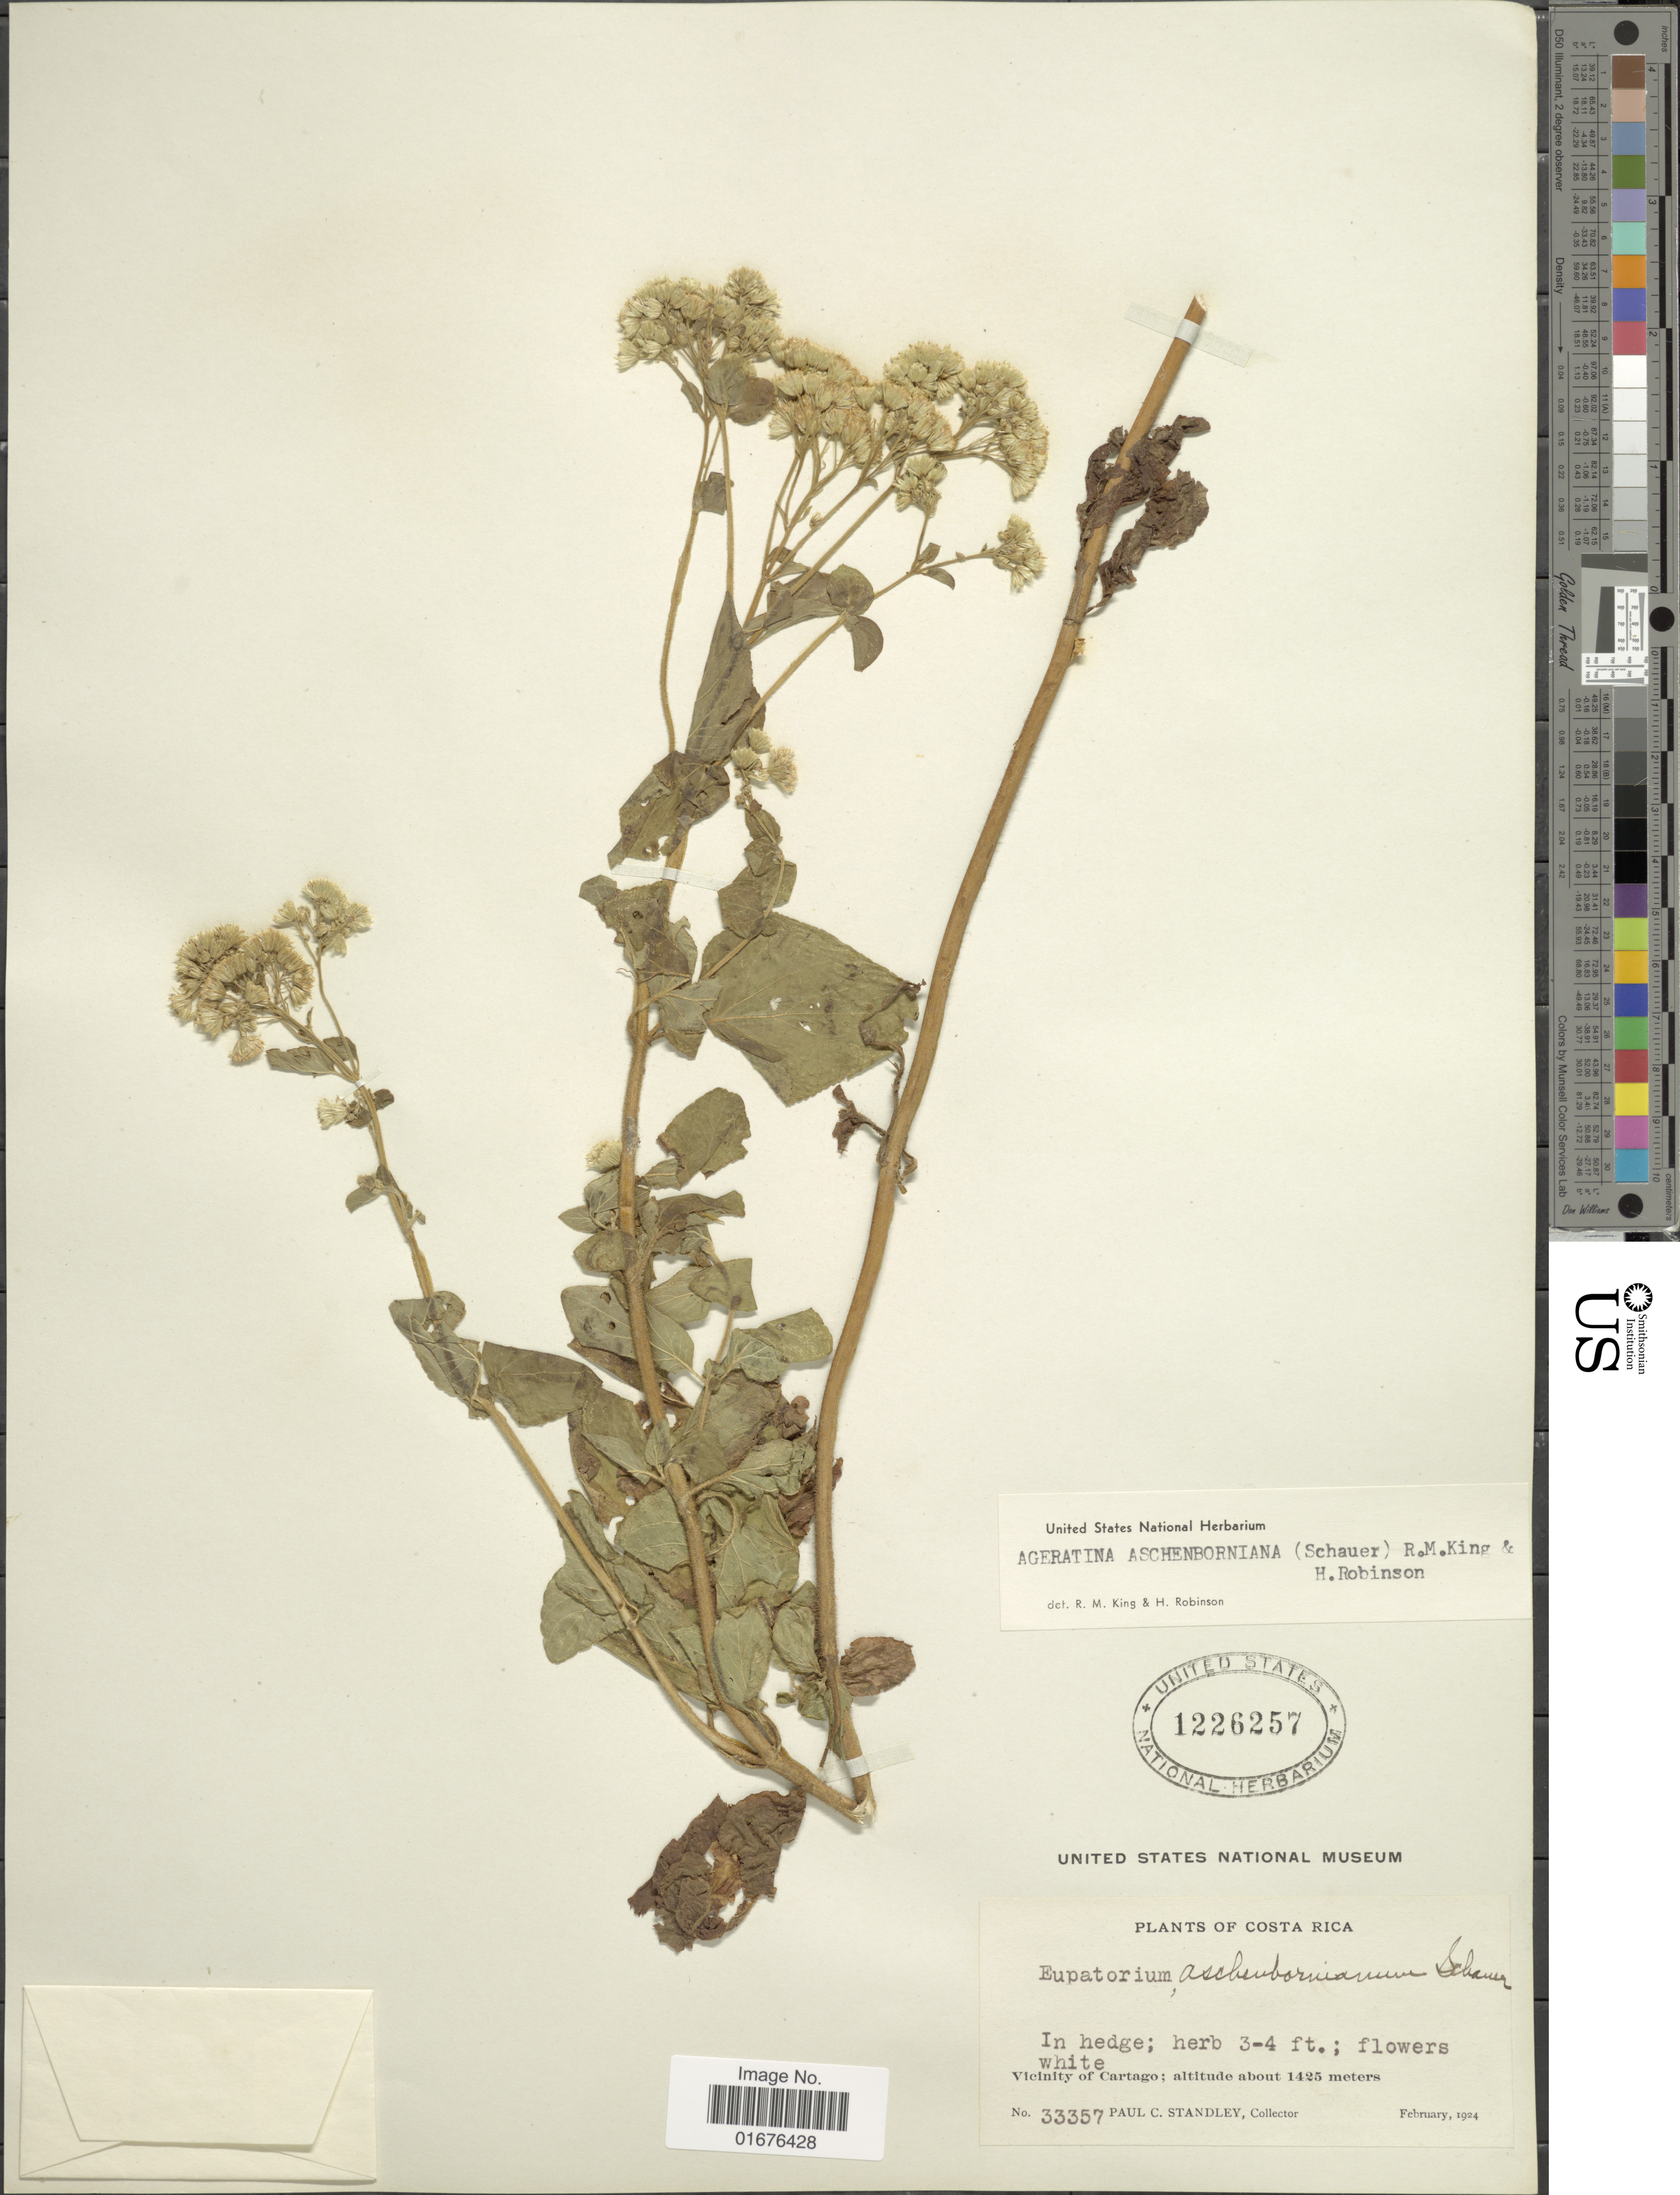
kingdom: Plantae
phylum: Tracheophyta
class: Magnoliopsida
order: Asterales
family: Asteraceae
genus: Ageratina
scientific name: Ageratina pichinchensis var. bustamenta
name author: (DC.) R.M. King & H. Rob.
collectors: P. C. Standley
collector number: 33357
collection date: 1924-02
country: Costa Rica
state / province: Cartago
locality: In hedge, Vicinity of Cartago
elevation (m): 1425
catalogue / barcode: US 1226257